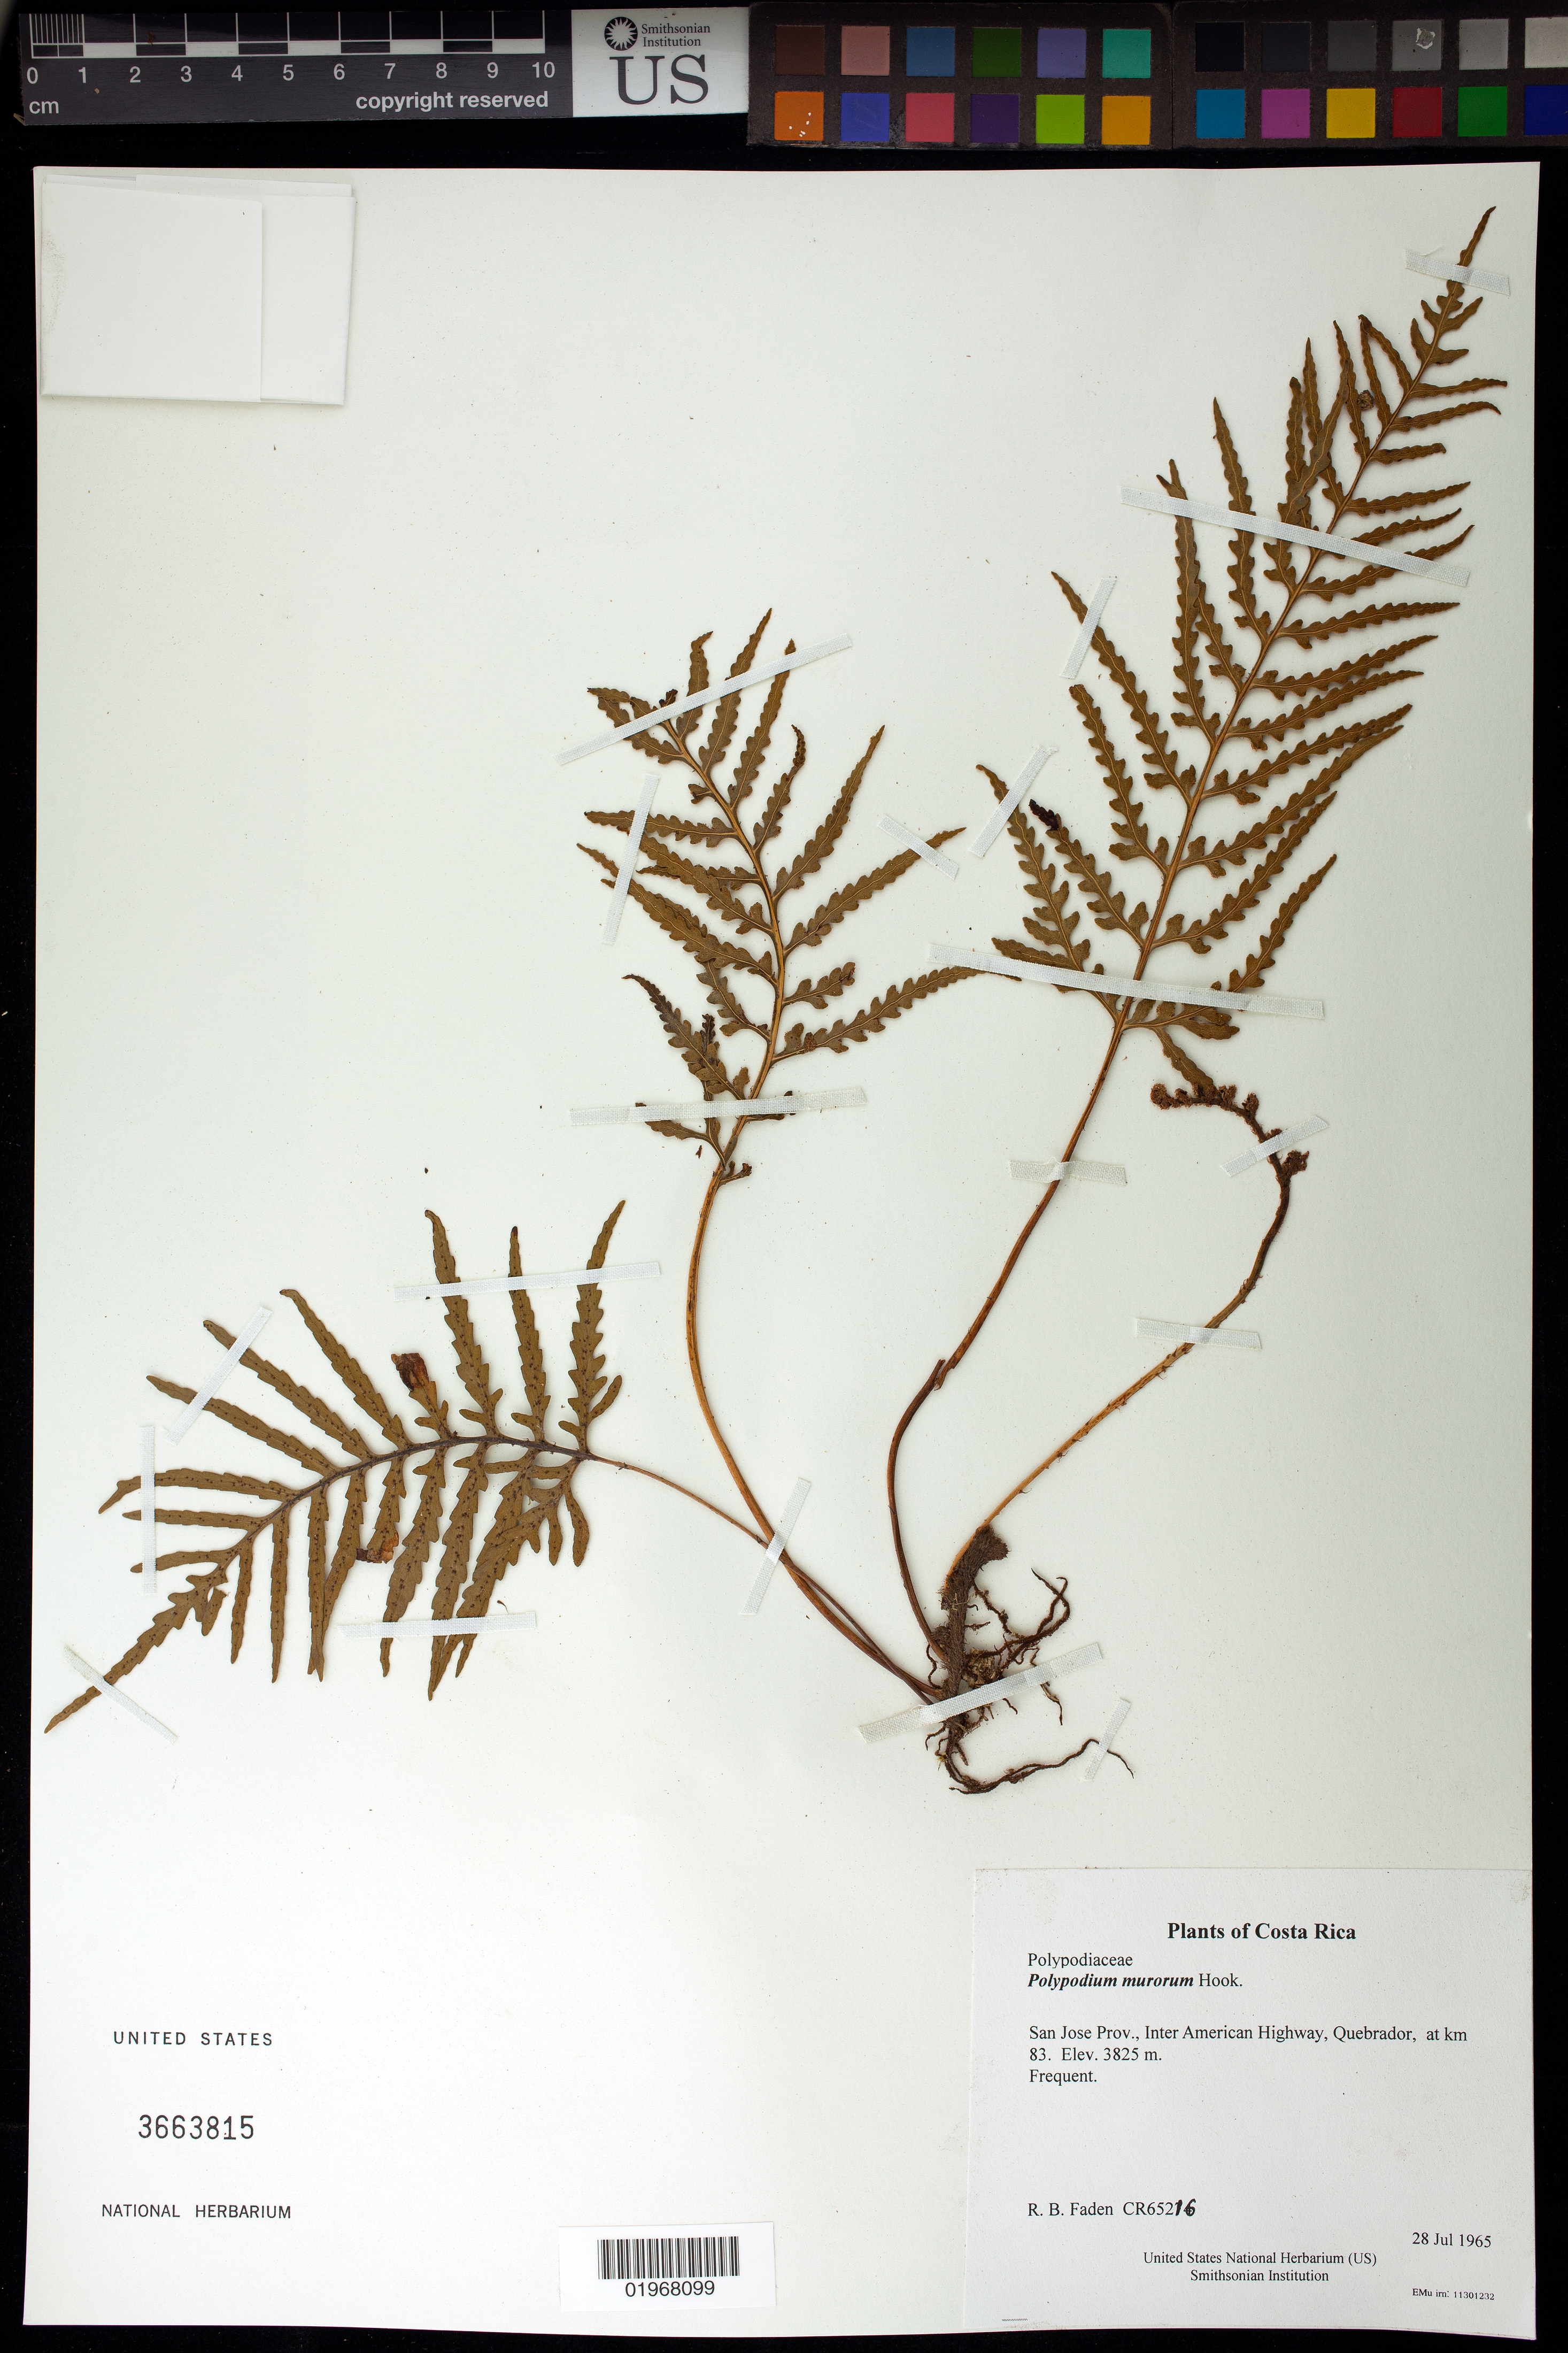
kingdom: Plantae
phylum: Tracheophyta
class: Polypodiopsida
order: Polypodiales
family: Polypodiaceae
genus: Polypodium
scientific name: Polypodium murorum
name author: Hook.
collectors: R. B. Faden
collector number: CR65216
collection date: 1965-07-28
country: Costa Rica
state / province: San Jose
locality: Inter American Highway, Quebrador, at km 83.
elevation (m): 3825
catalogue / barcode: US 3663815